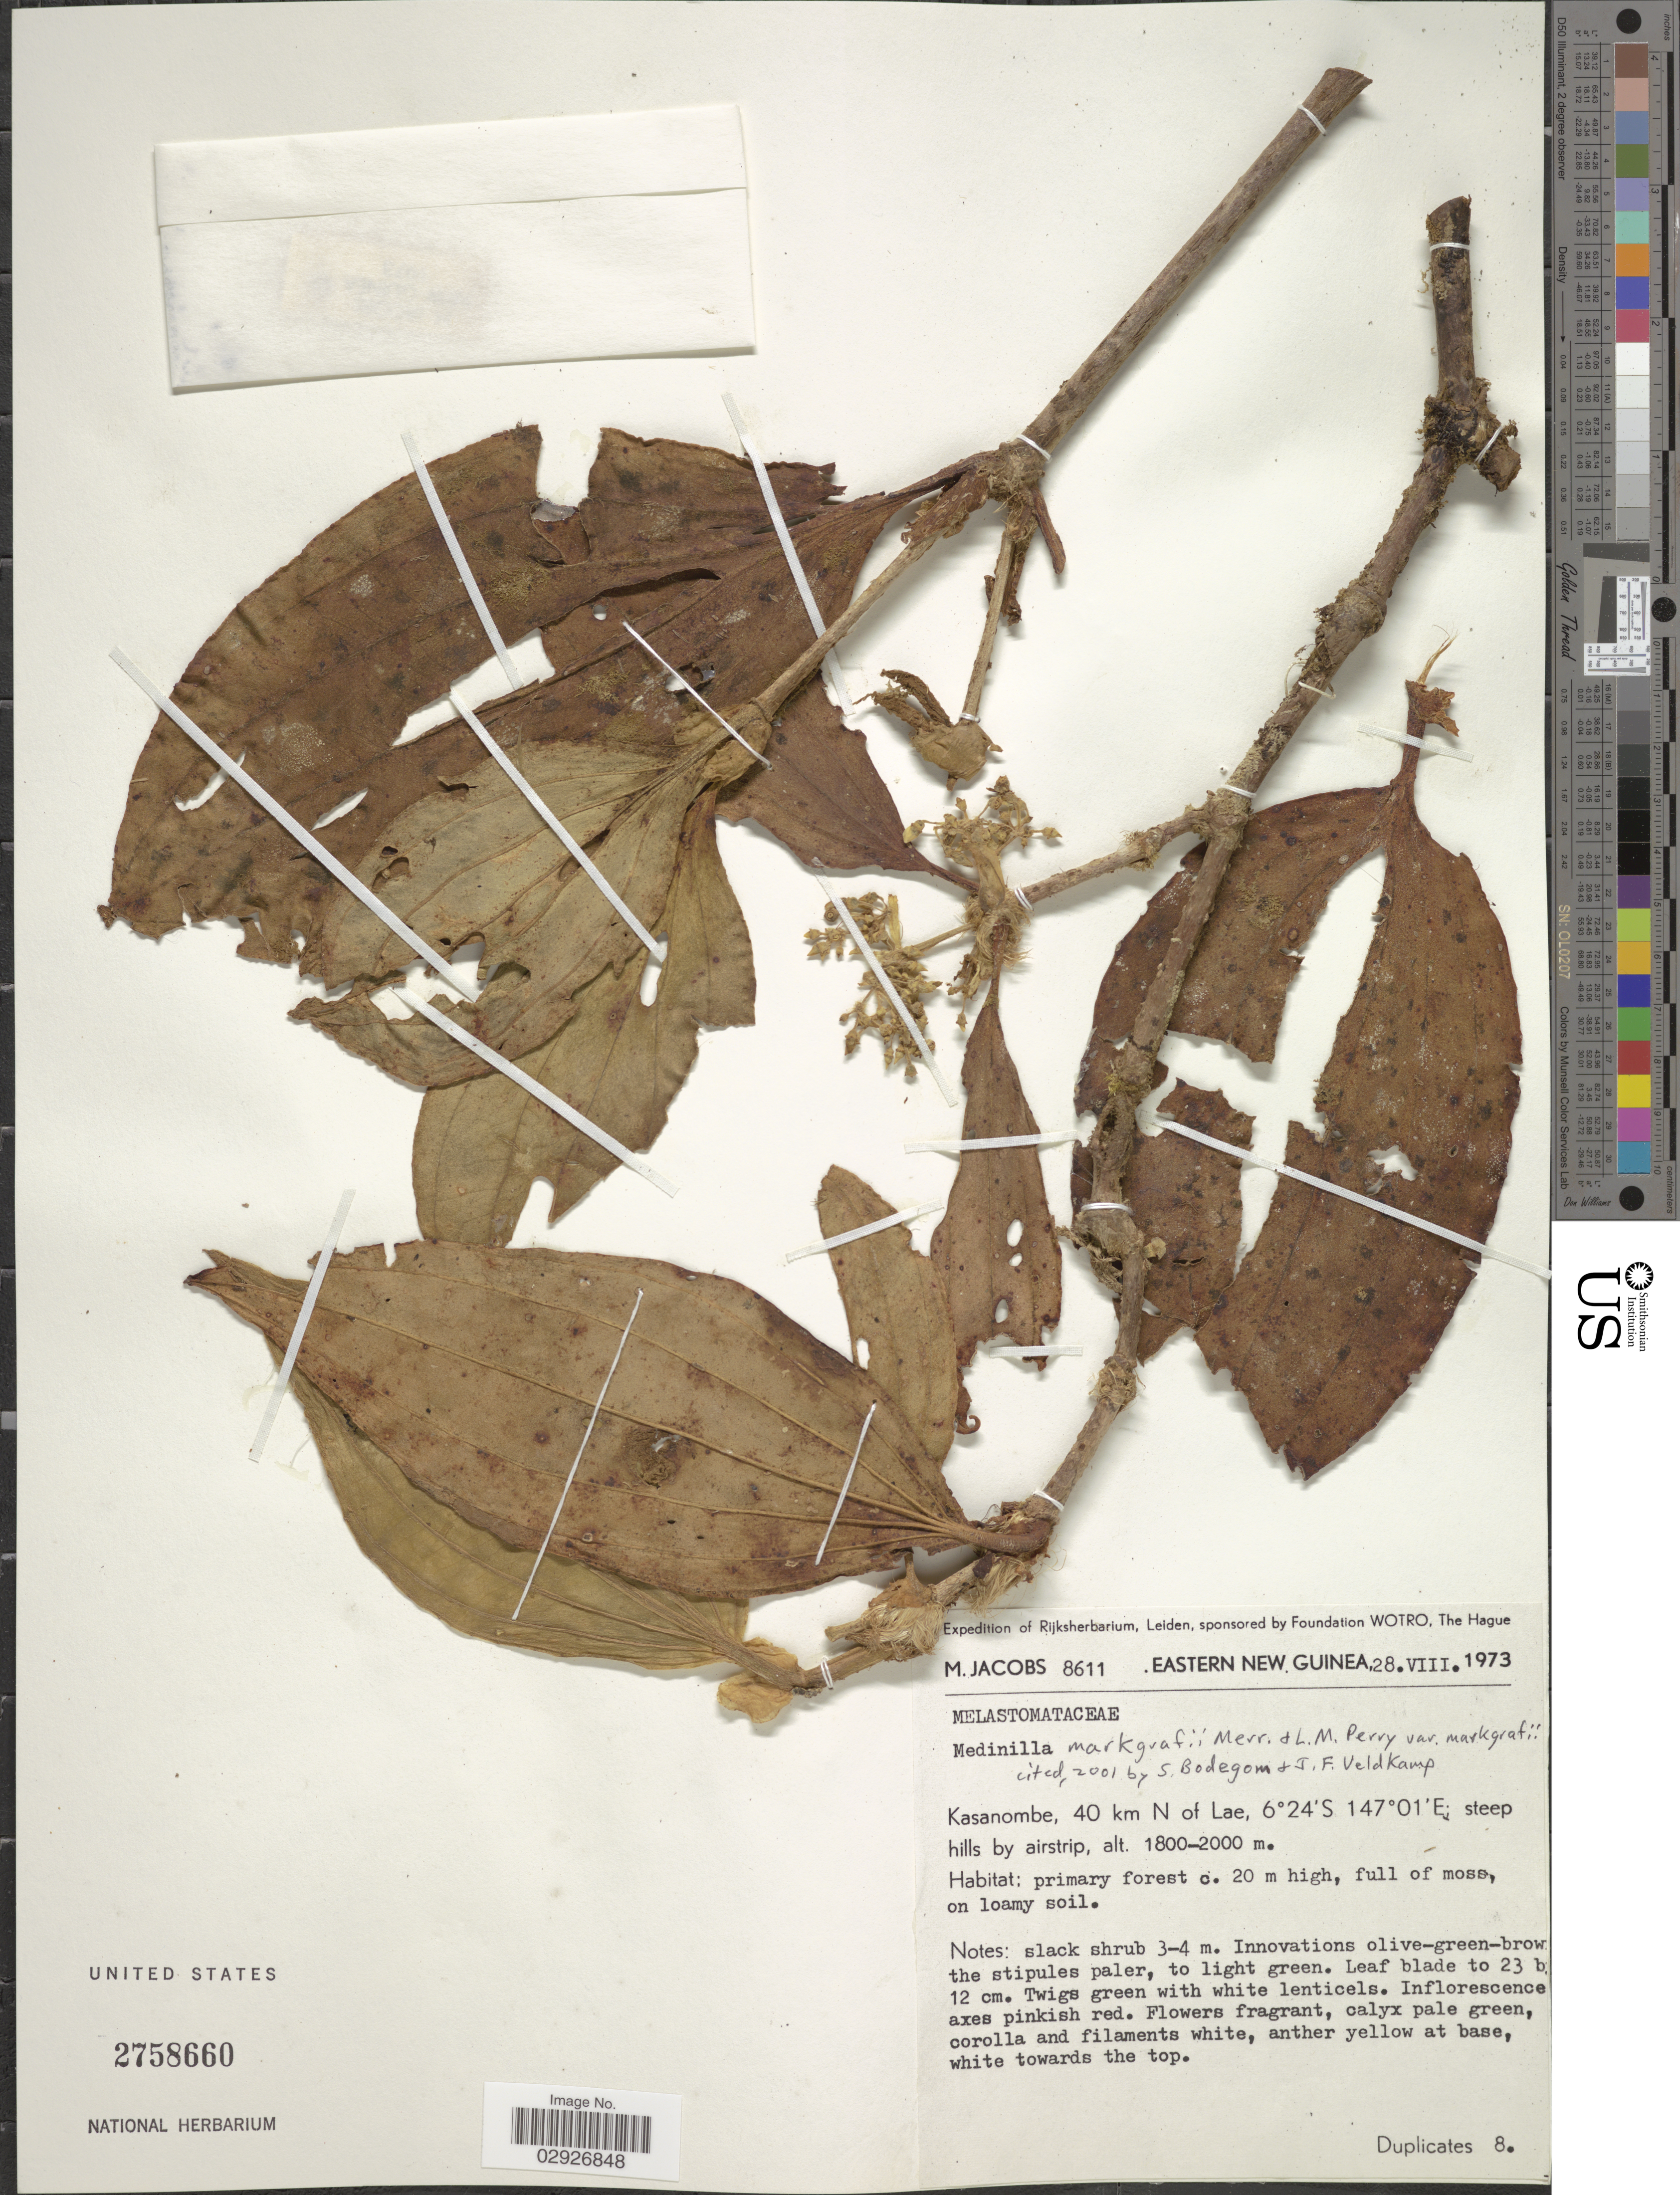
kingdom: Plantae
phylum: Tracheophyta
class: Magnoliopsida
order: Myrtales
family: Melastomataceae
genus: Medinilla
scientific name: Medinilla markgrafi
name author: Merr. & L.M. Perry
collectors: M. Jacobs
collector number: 8611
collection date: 1973-08-28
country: Papua New Guinea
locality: Eastern New Guineea. Kasanombe, 40 km N of Lae.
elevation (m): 1800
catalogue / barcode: US 2758660